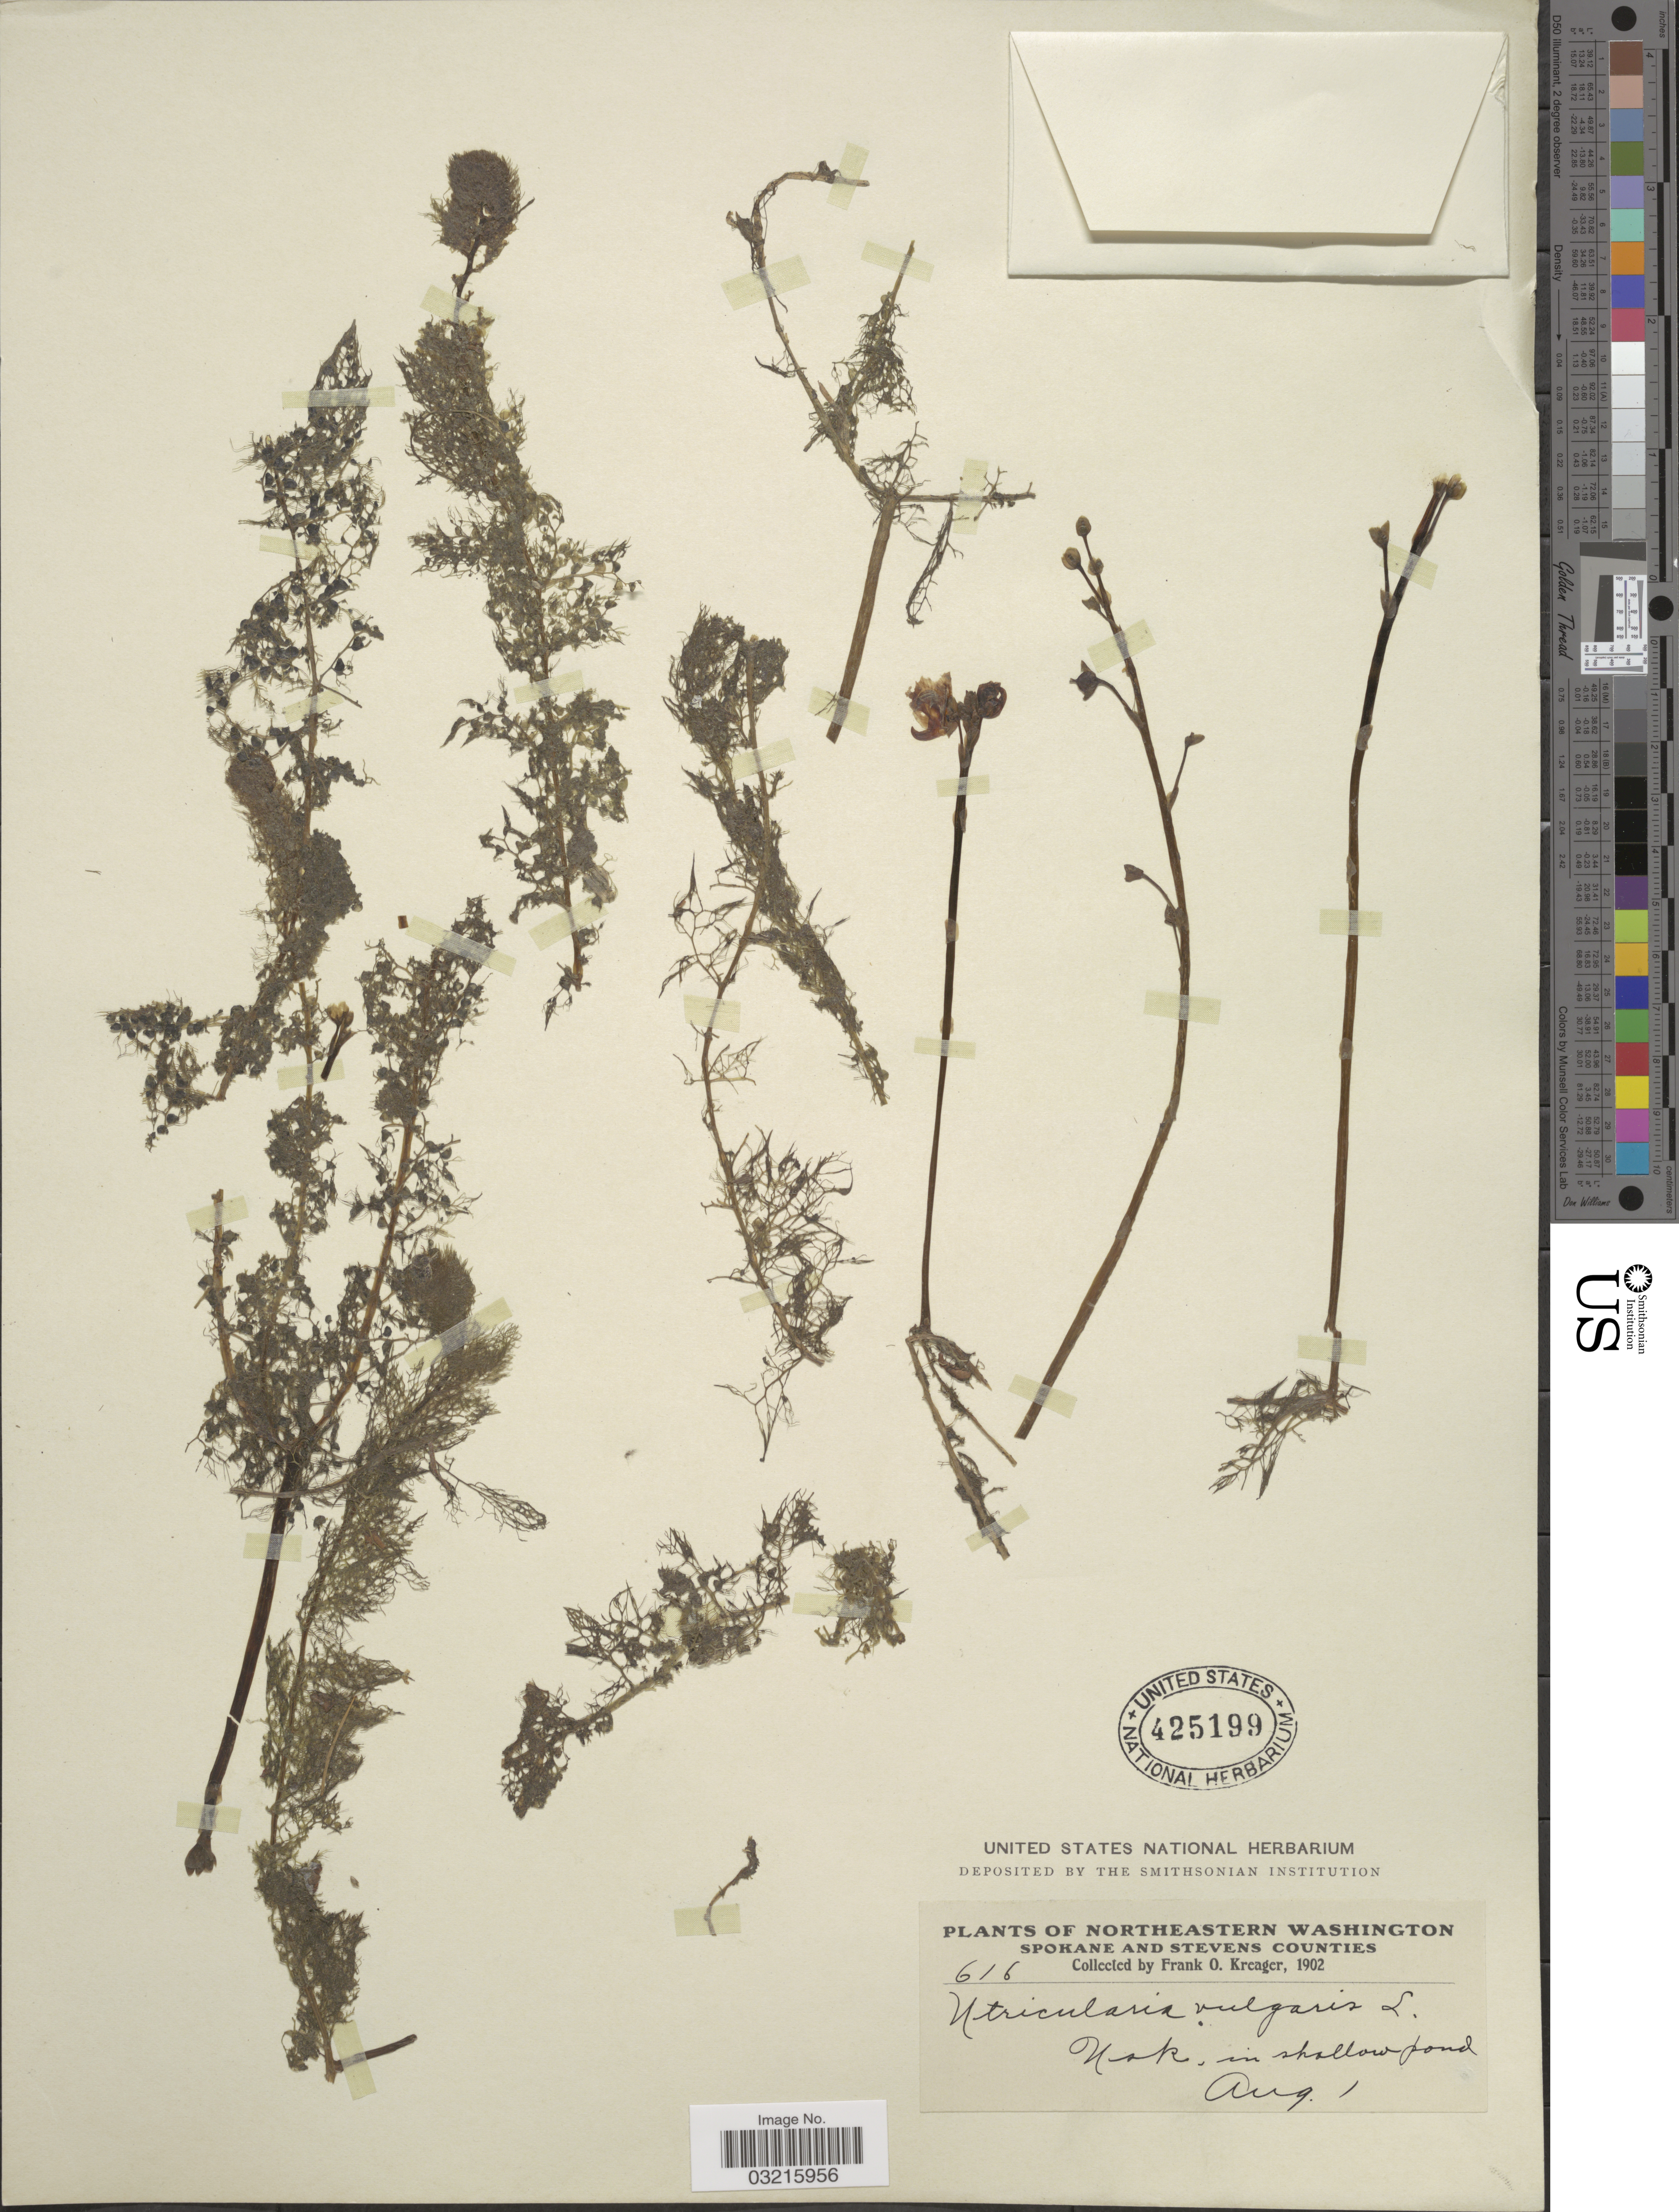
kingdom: Plantae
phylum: Tracheophyta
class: Magnoliopsida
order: Lamiales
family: Lentibulariaceae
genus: Utricularia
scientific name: Utricularia vulgaris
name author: L.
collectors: F. Kreager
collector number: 616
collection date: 1902-08-01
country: United States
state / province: Washington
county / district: Spokane / Stevens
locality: Northeastern Washington, Spokane and Stevens Counties, Usk, in shallow pond.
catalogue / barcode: US 425199